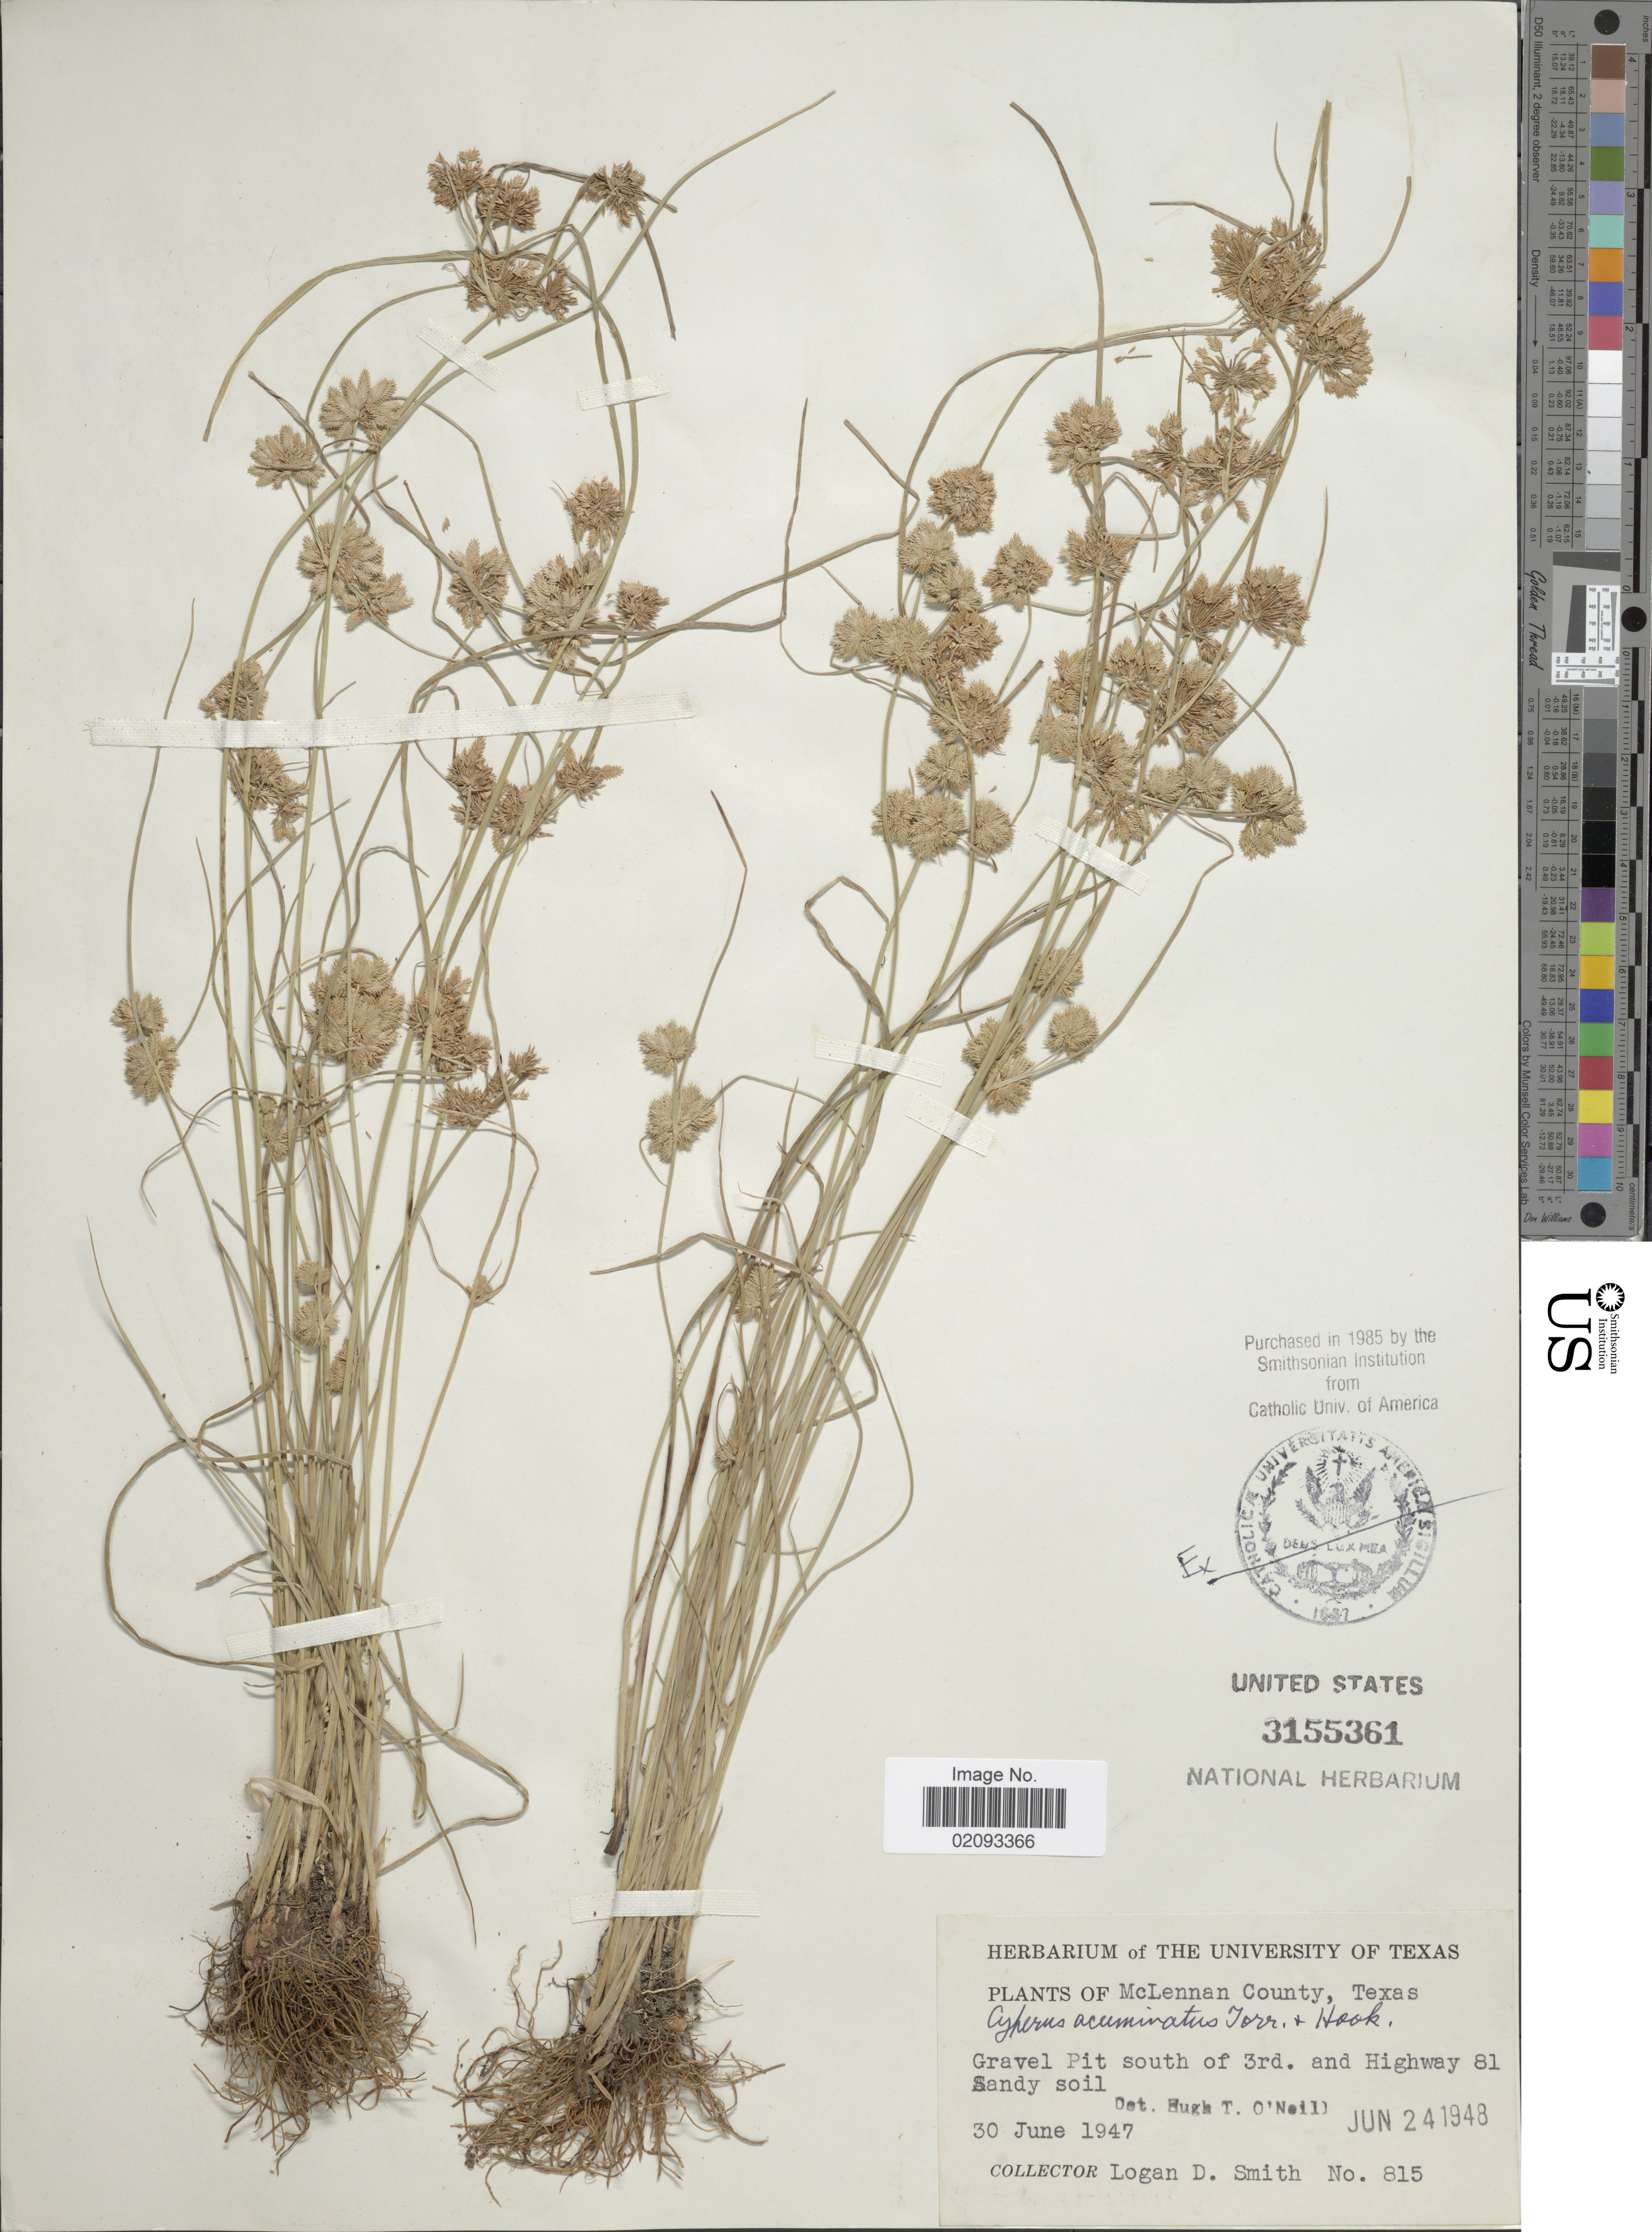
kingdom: Plantae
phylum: Tracheophyta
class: Liliopsida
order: Poales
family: Cyperaceae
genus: Cyperus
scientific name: Cyperus acuminatus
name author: Torr. & Hook.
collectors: L. Smith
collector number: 815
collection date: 1947-06-30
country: United States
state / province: Texas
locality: McLennan County. Gravel Pit south of 3rd. and Highway 81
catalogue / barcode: US 3155361